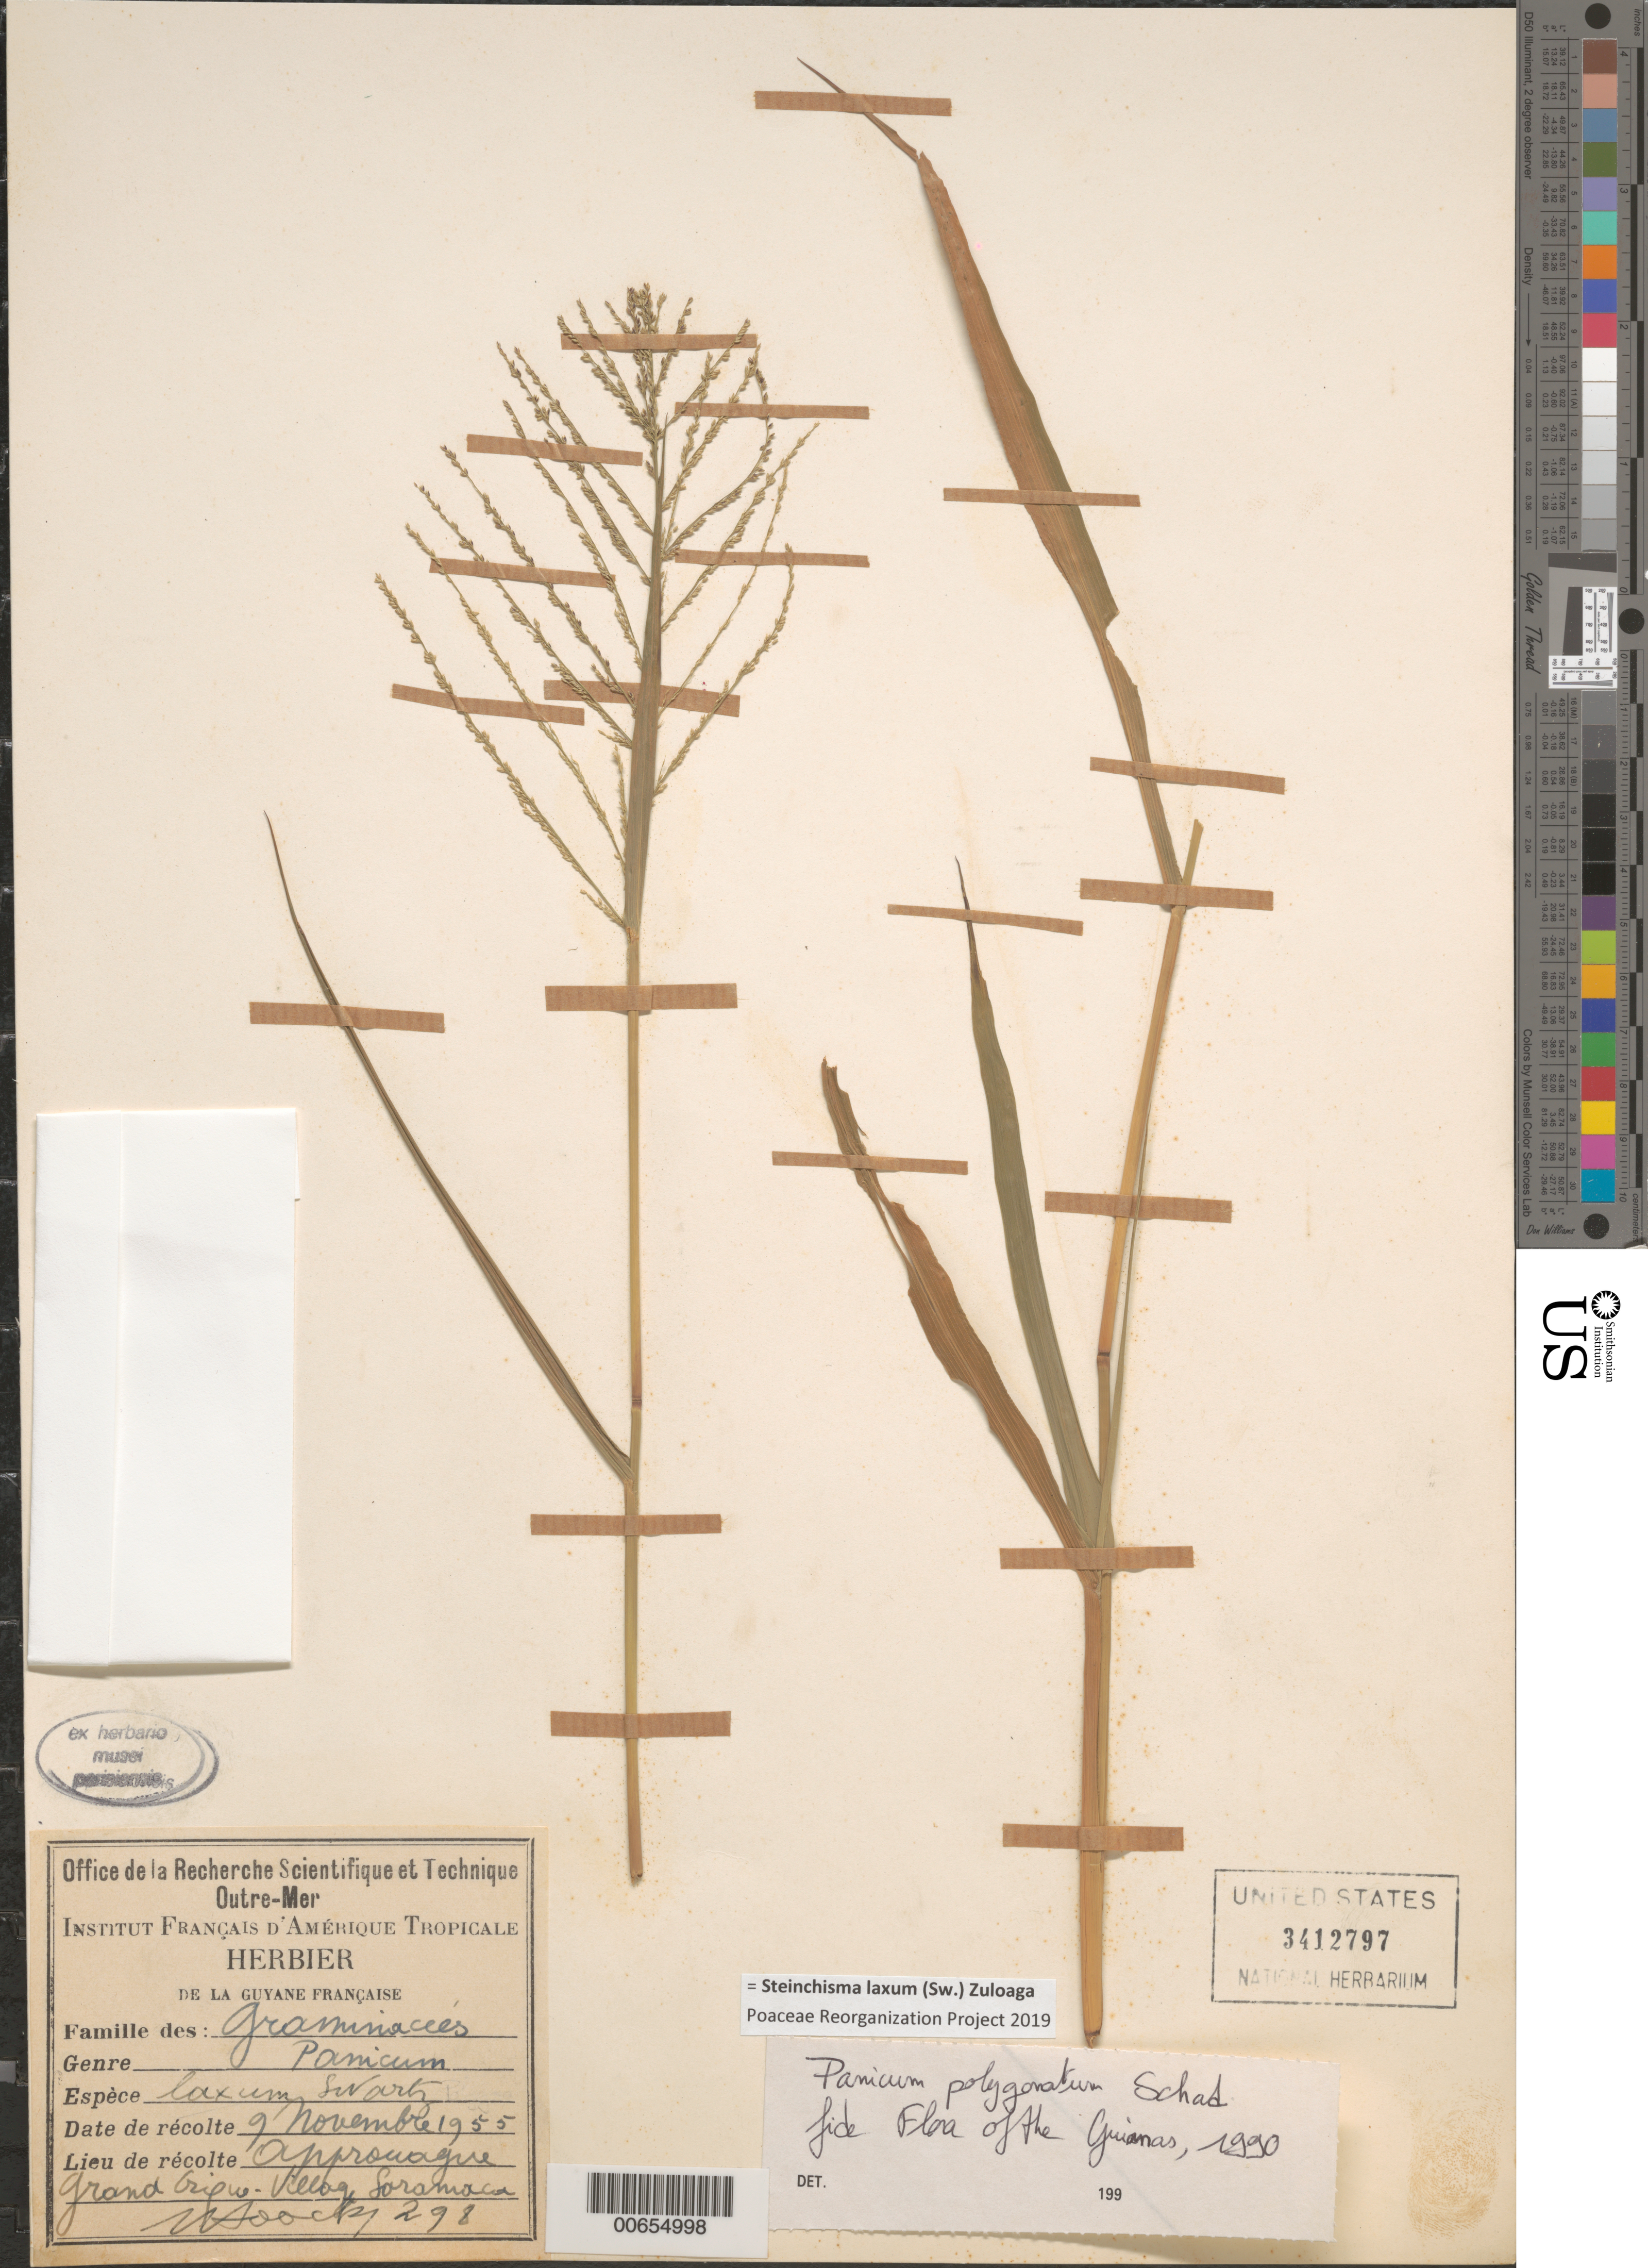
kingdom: Plantae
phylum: Tracheophyta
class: Liliopsida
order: Poales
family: Poaceae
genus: Panicum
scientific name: Panicum polygonatum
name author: Schrad.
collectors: J. Hoock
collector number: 298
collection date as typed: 9-Nov-55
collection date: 1955-11-09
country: French Guiana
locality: Approuague, Grand Crique, Village Saramacca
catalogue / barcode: US 3412797